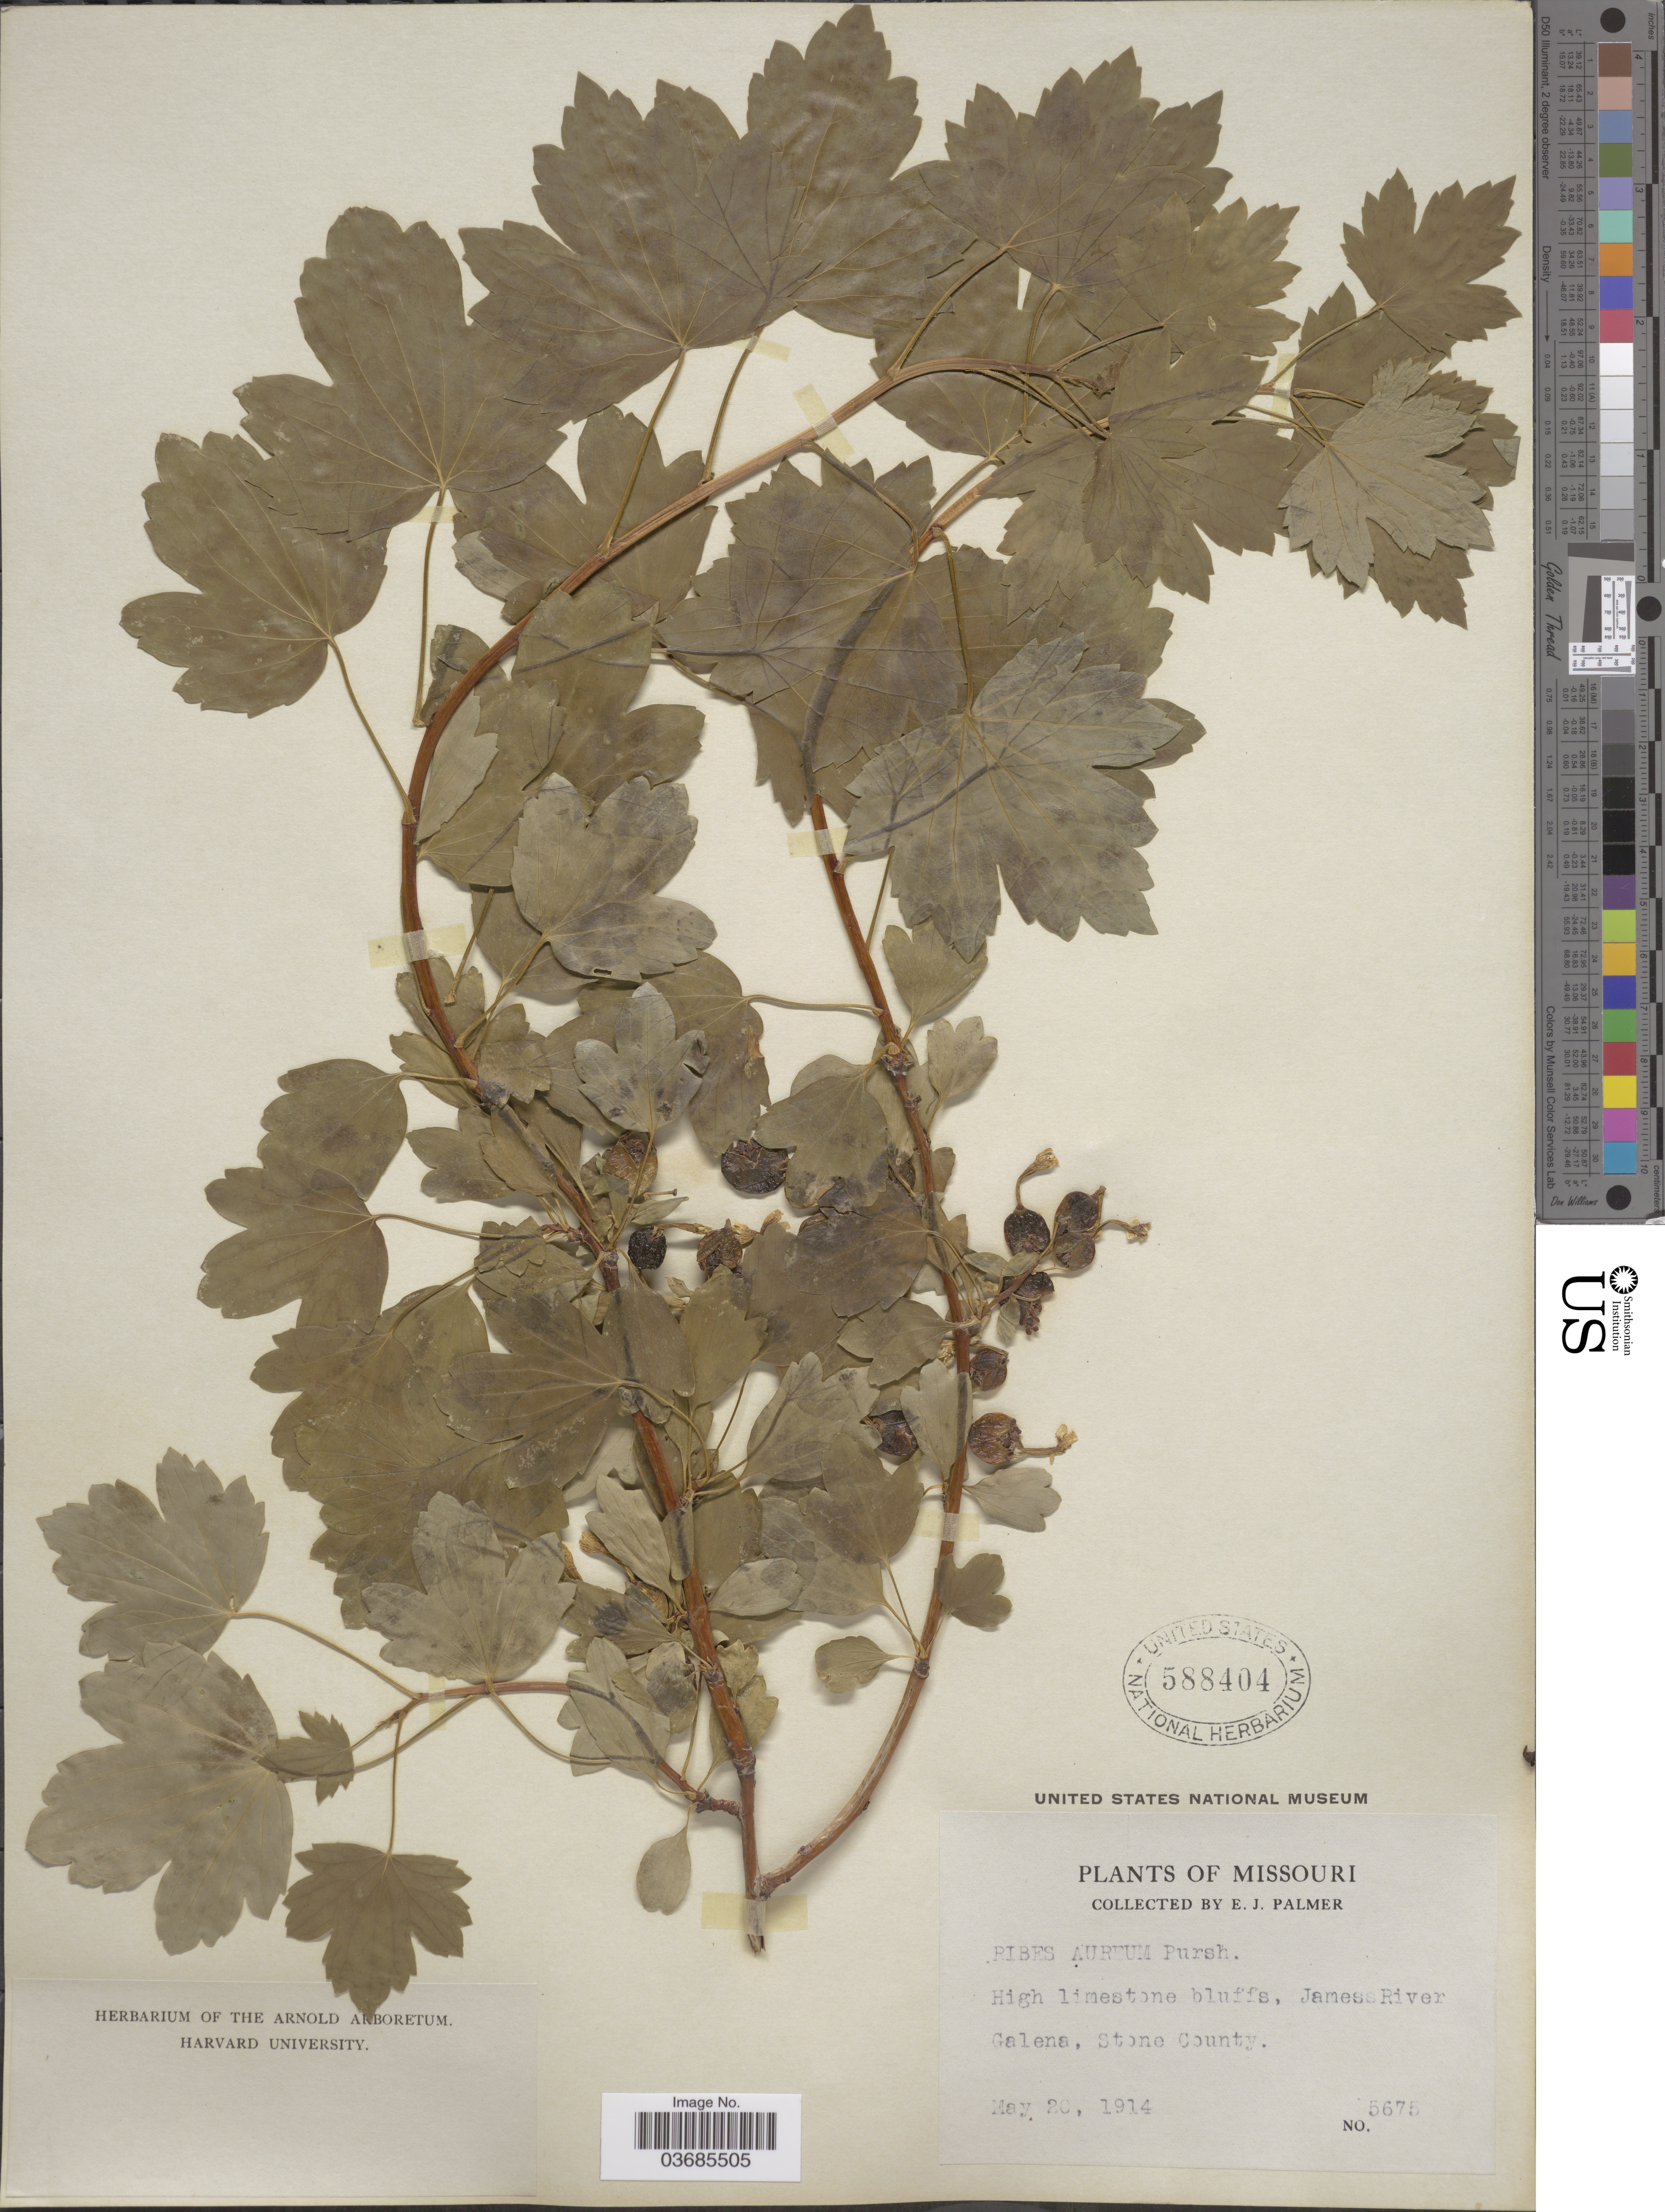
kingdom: Plantae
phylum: Tracheophyta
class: Magnoliopsida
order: Saxifragales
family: Grossulariaceae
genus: Ribes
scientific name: Ribes aureum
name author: Pursh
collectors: E. J. Palmer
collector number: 5675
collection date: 1914-05-20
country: United States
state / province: Missouri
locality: High limestone bluffs, James River Galena, Stone County.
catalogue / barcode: US 588404